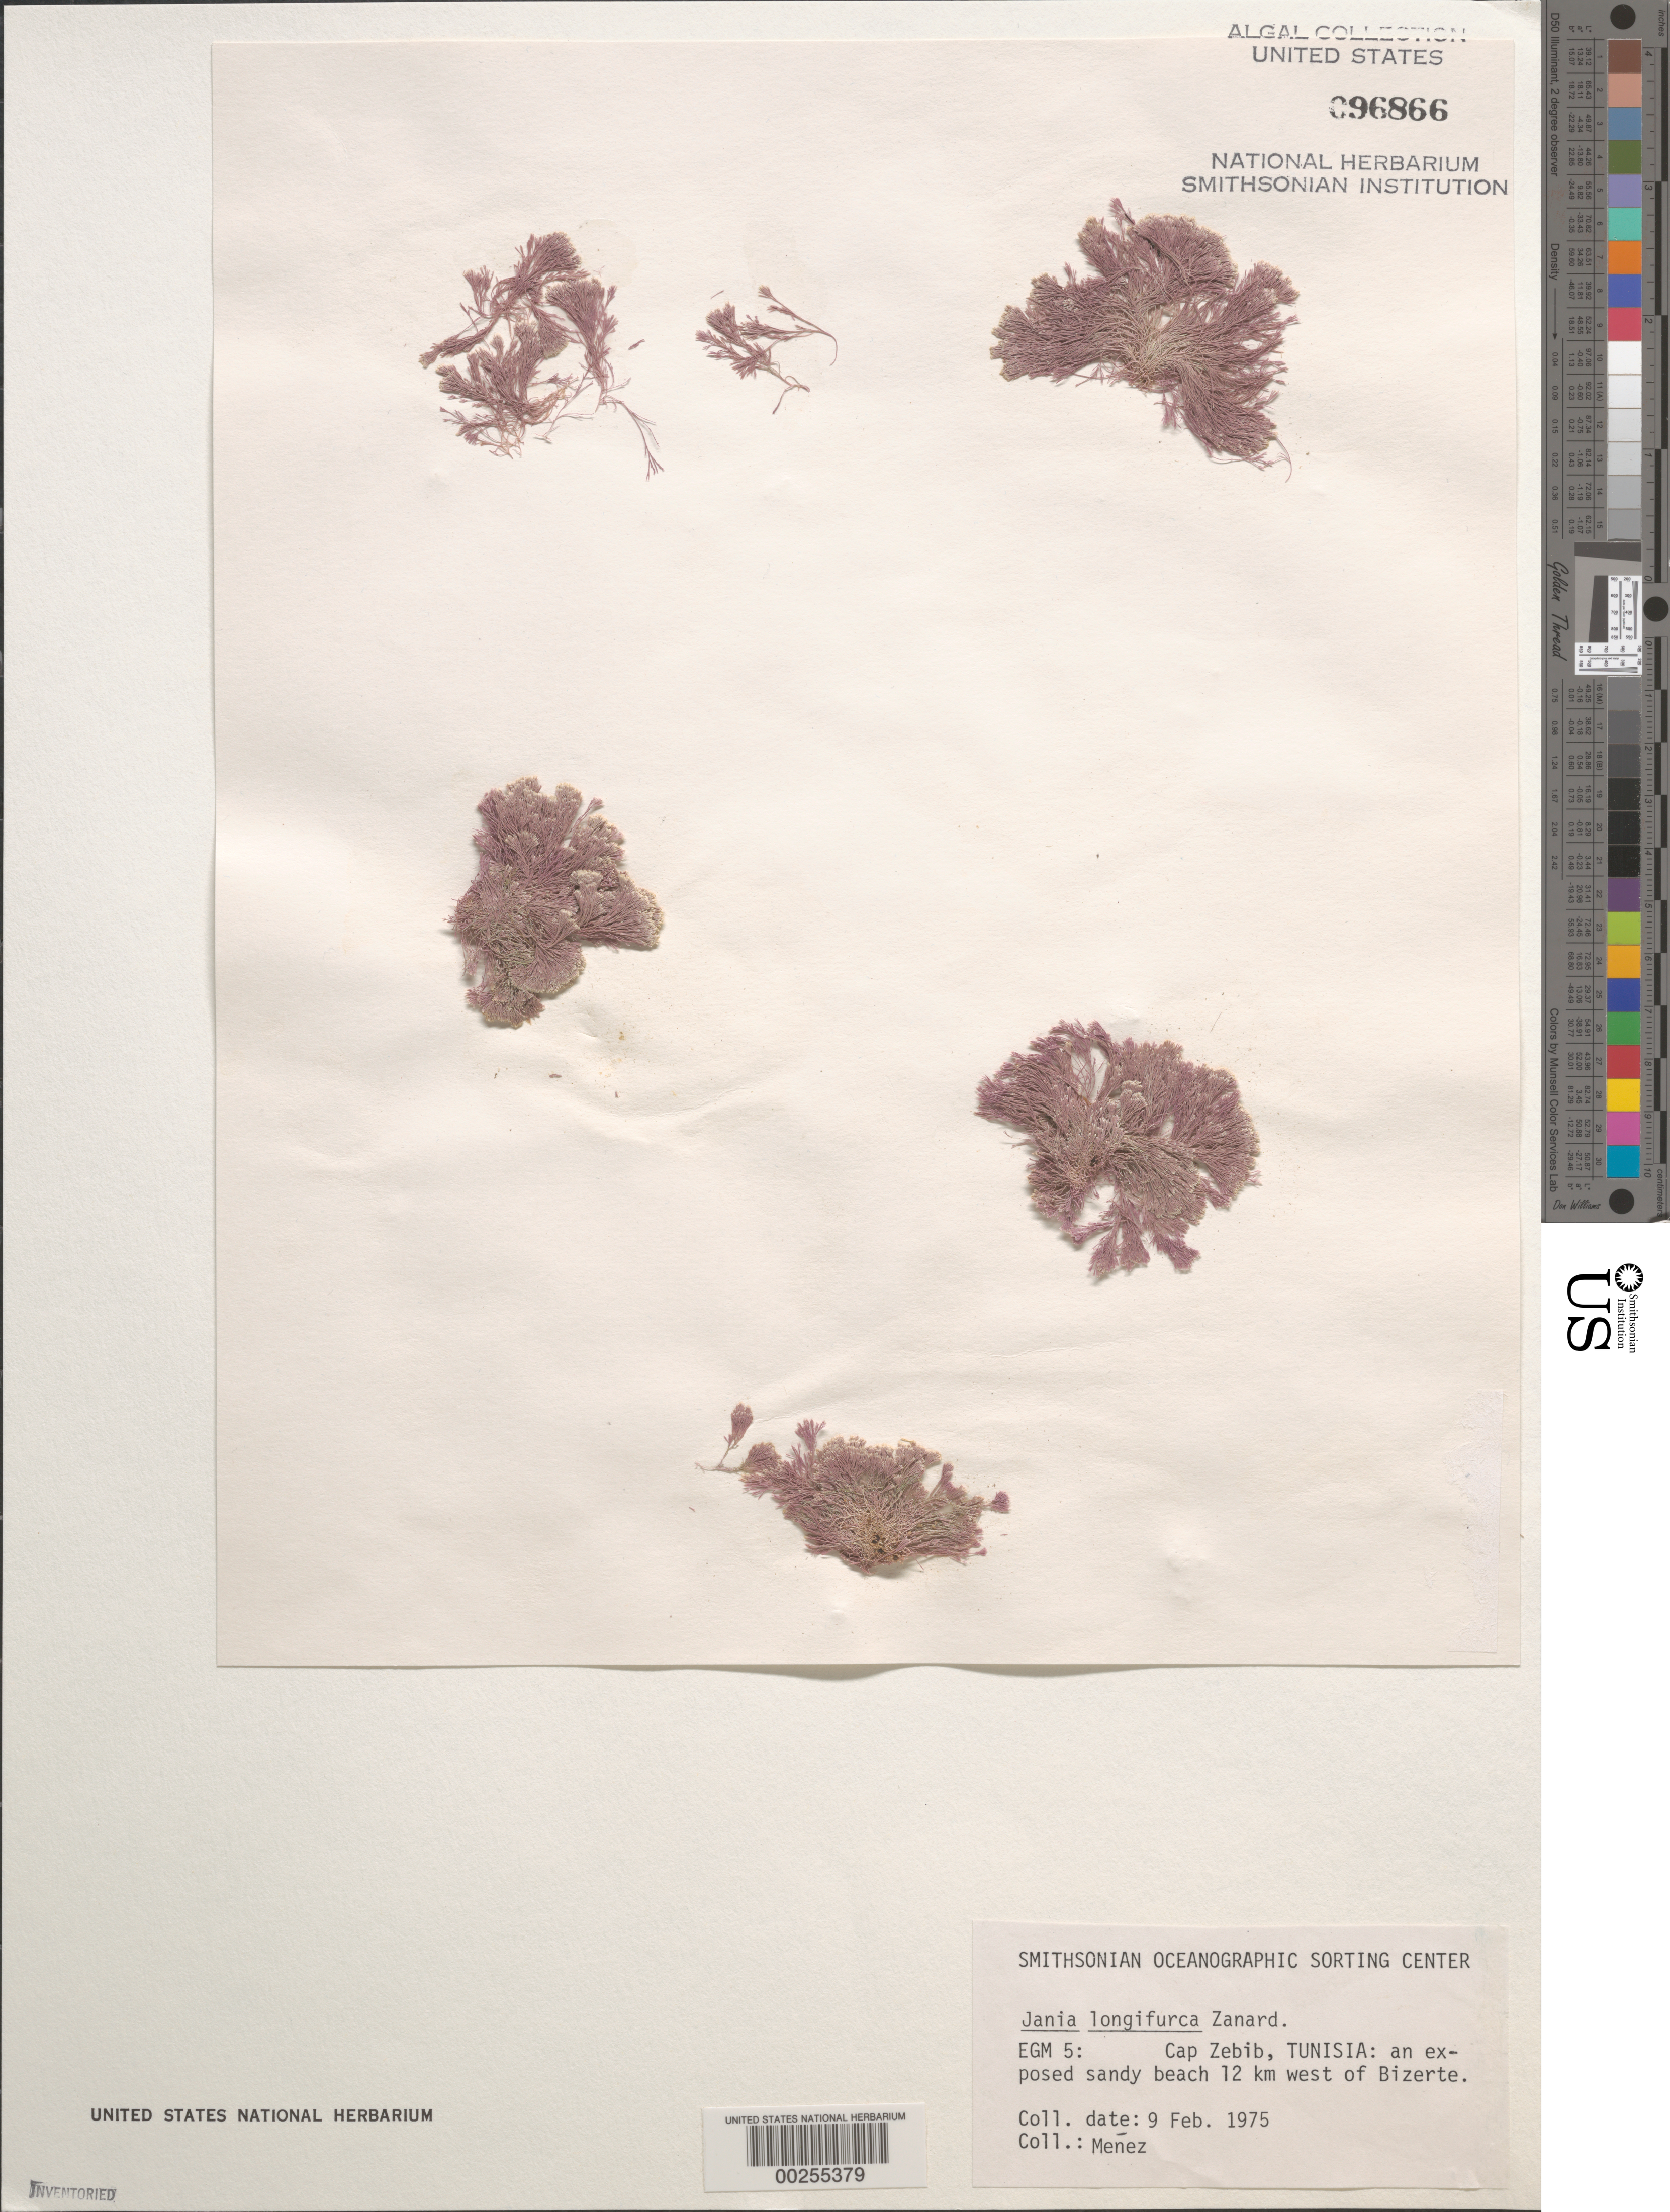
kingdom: Plantae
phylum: Rhodophyta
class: Florideophyceae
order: Corallinales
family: Corallinaceae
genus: Jania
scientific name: Jania longifurca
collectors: Meñez & R. Mathieson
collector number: EGM 5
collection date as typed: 09 Feb 1975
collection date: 1975-02-09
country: Tunisia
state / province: Bizerte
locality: Cap zebib, 12 km west of bizerte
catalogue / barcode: US 96866